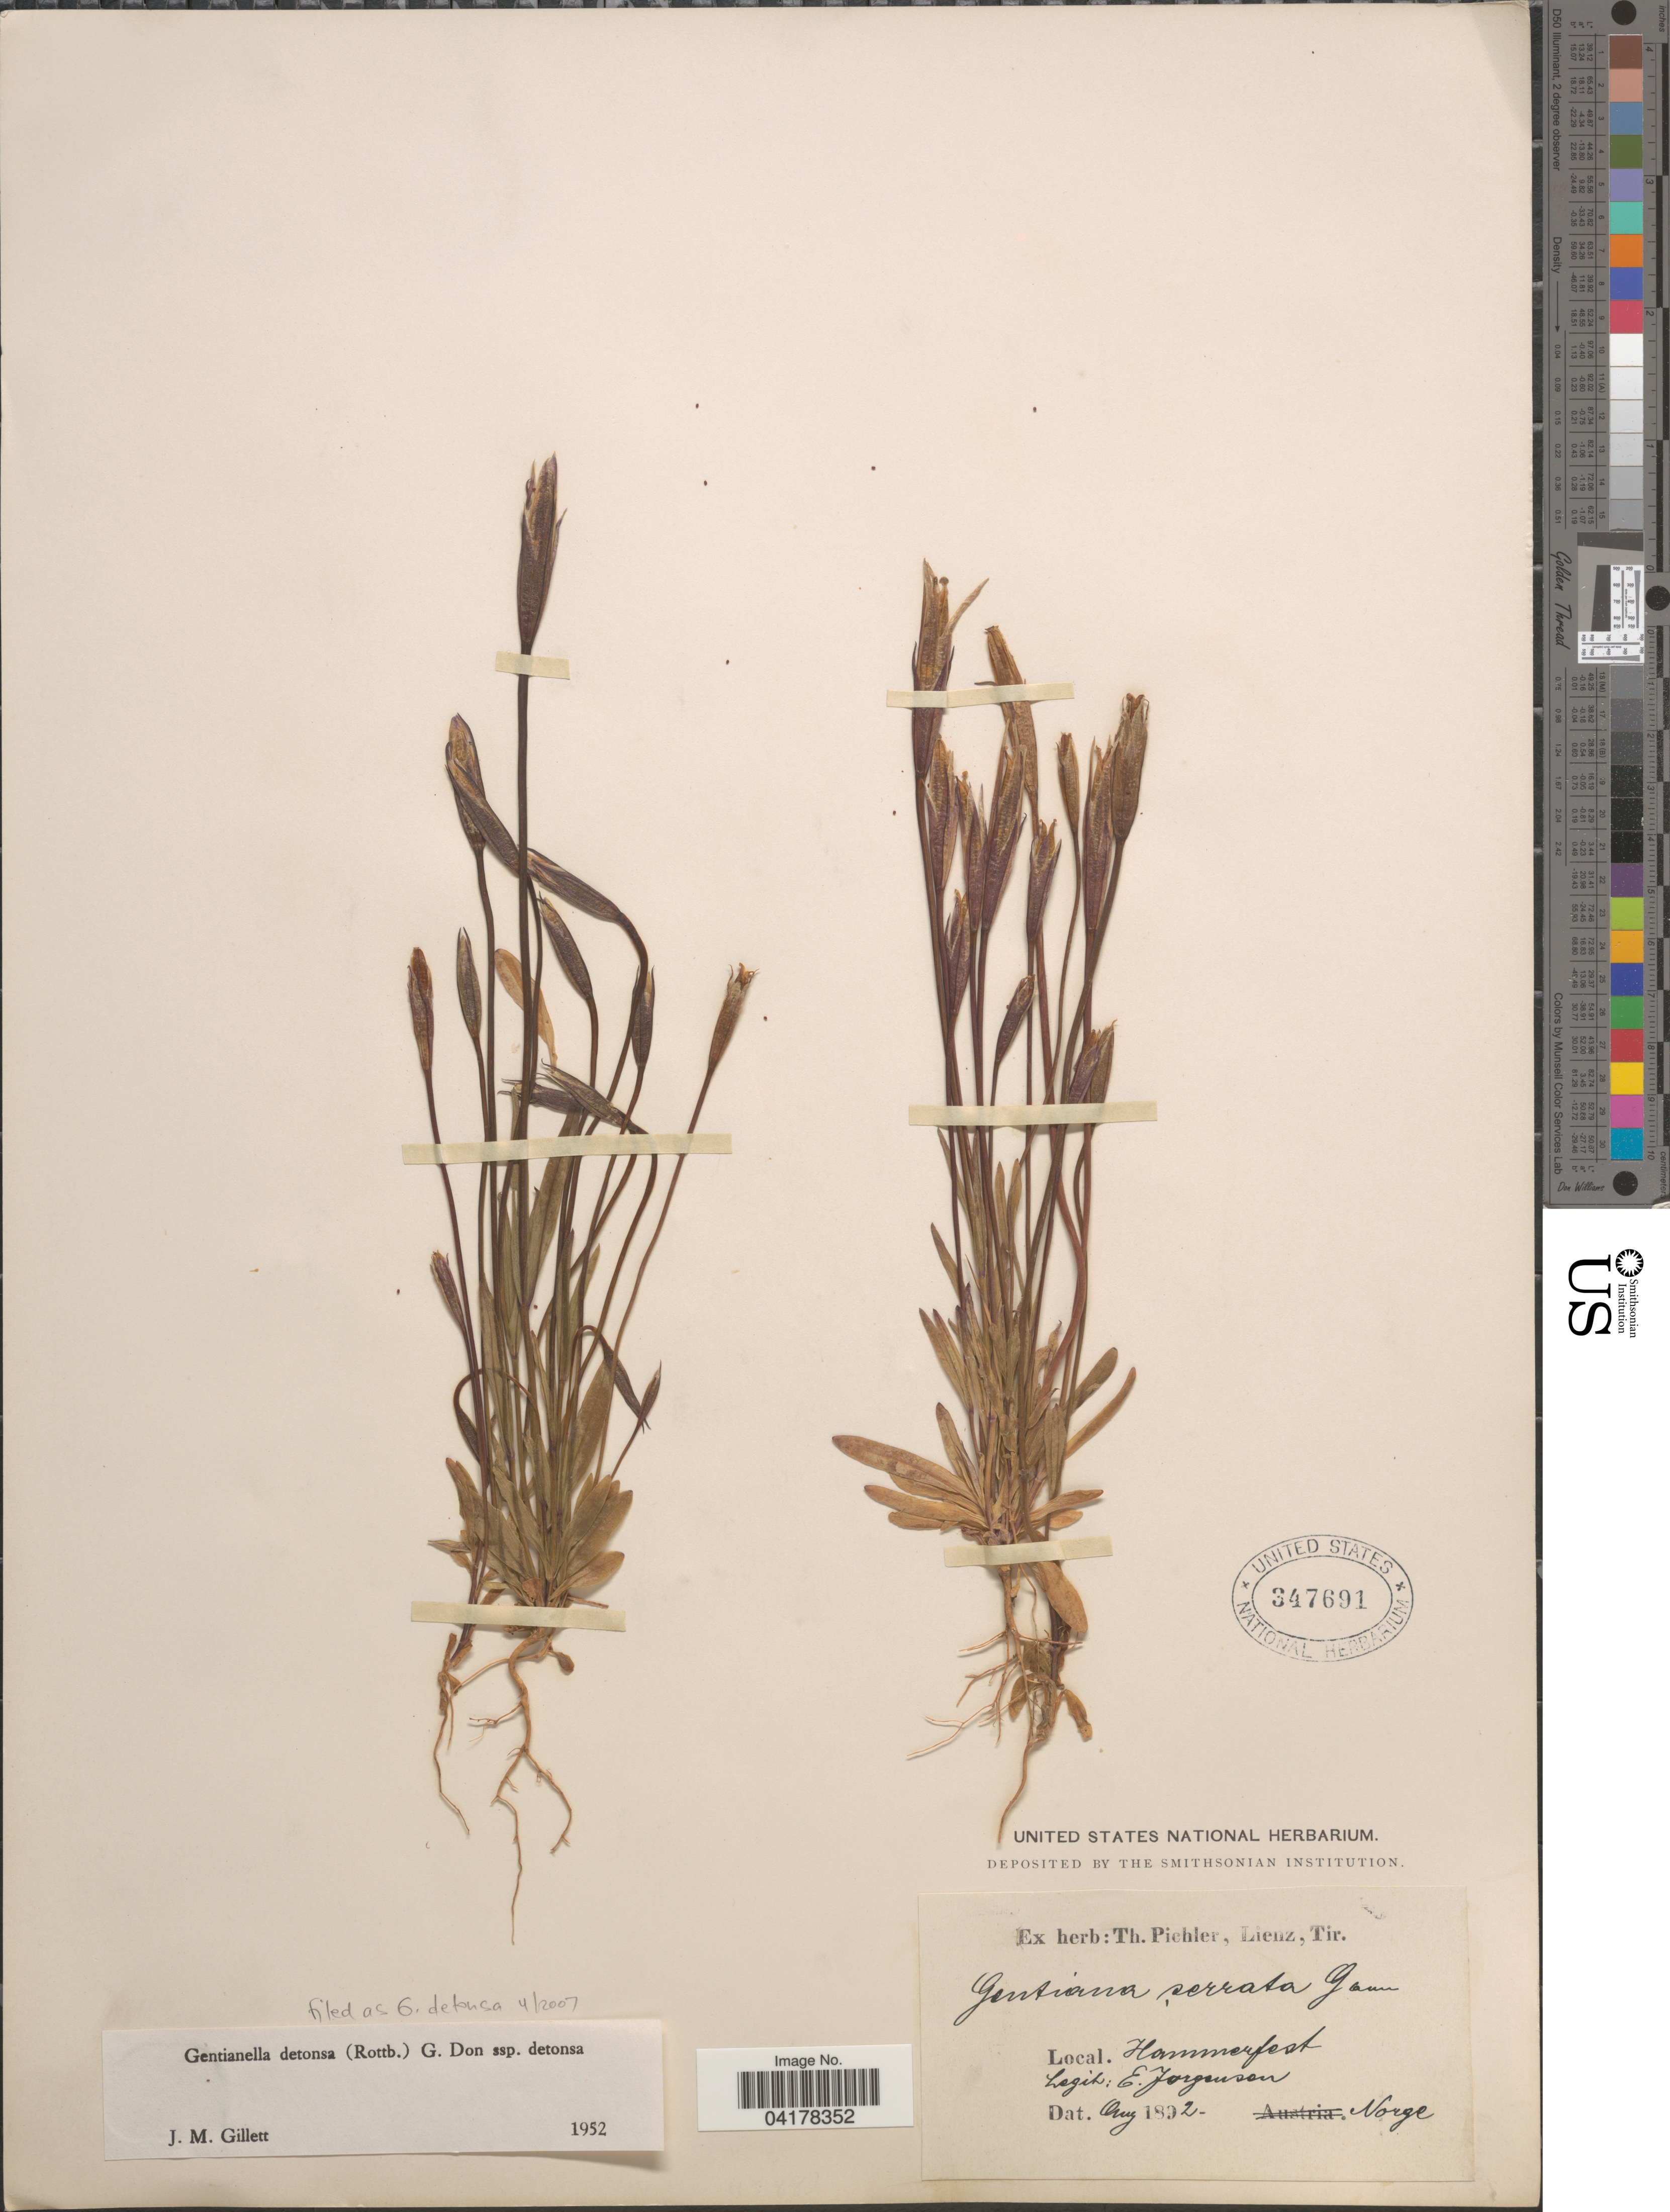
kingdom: Plantae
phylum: Tracheophyta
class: Magnoliopsida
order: Gentianales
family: Gentianaceae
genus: Gentianella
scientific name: Gentianella detonsa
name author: (Rottb.) G. Don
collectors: E. Jorgenson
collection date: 1892-08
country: Norway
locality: Hammerfest.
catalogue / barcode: US 347691